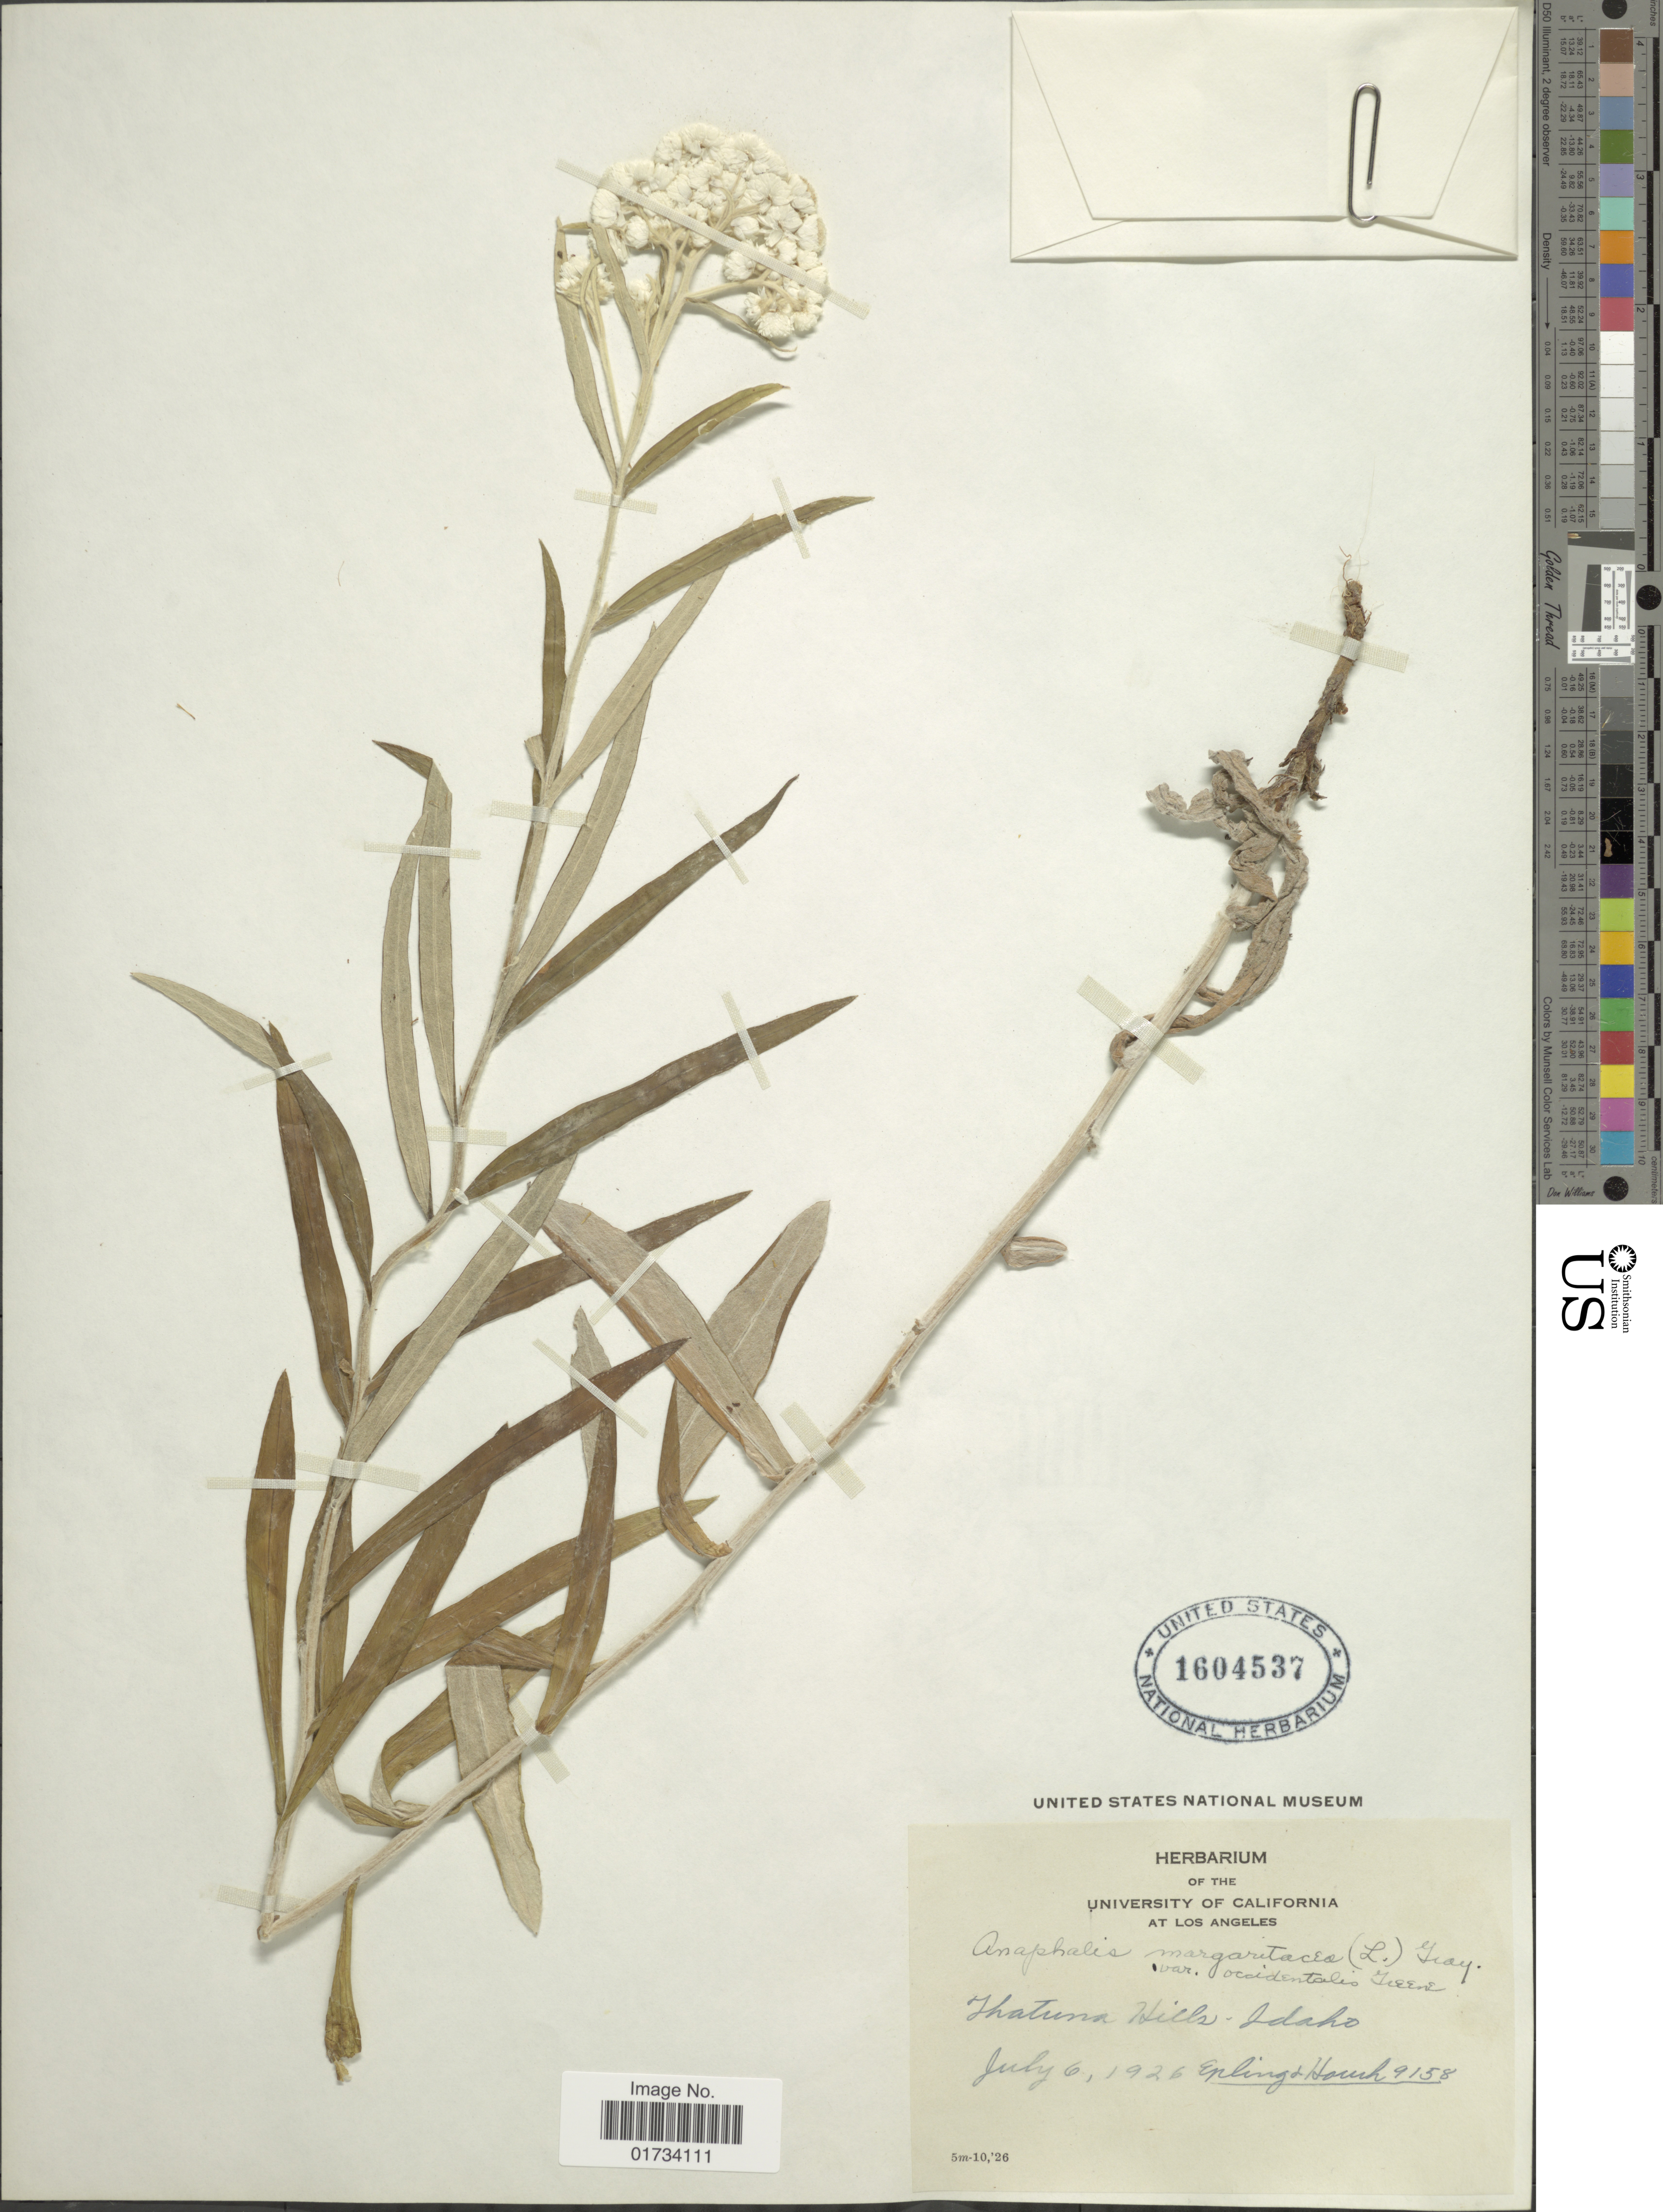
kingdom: Plantae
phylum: Tracheophyta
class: Magnoliopsida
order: Asterales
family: Asteraceae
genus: Anaphalis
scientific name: Anaphalis margaritacea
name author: (L.) Benth. & Hook. f.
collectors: -- Epling & -. Hauch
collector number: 9158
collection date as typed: Transcribed d/m/y: 5/10/26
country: United States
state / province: Idaho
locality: Thatuna Hills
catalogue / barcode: US 1604537